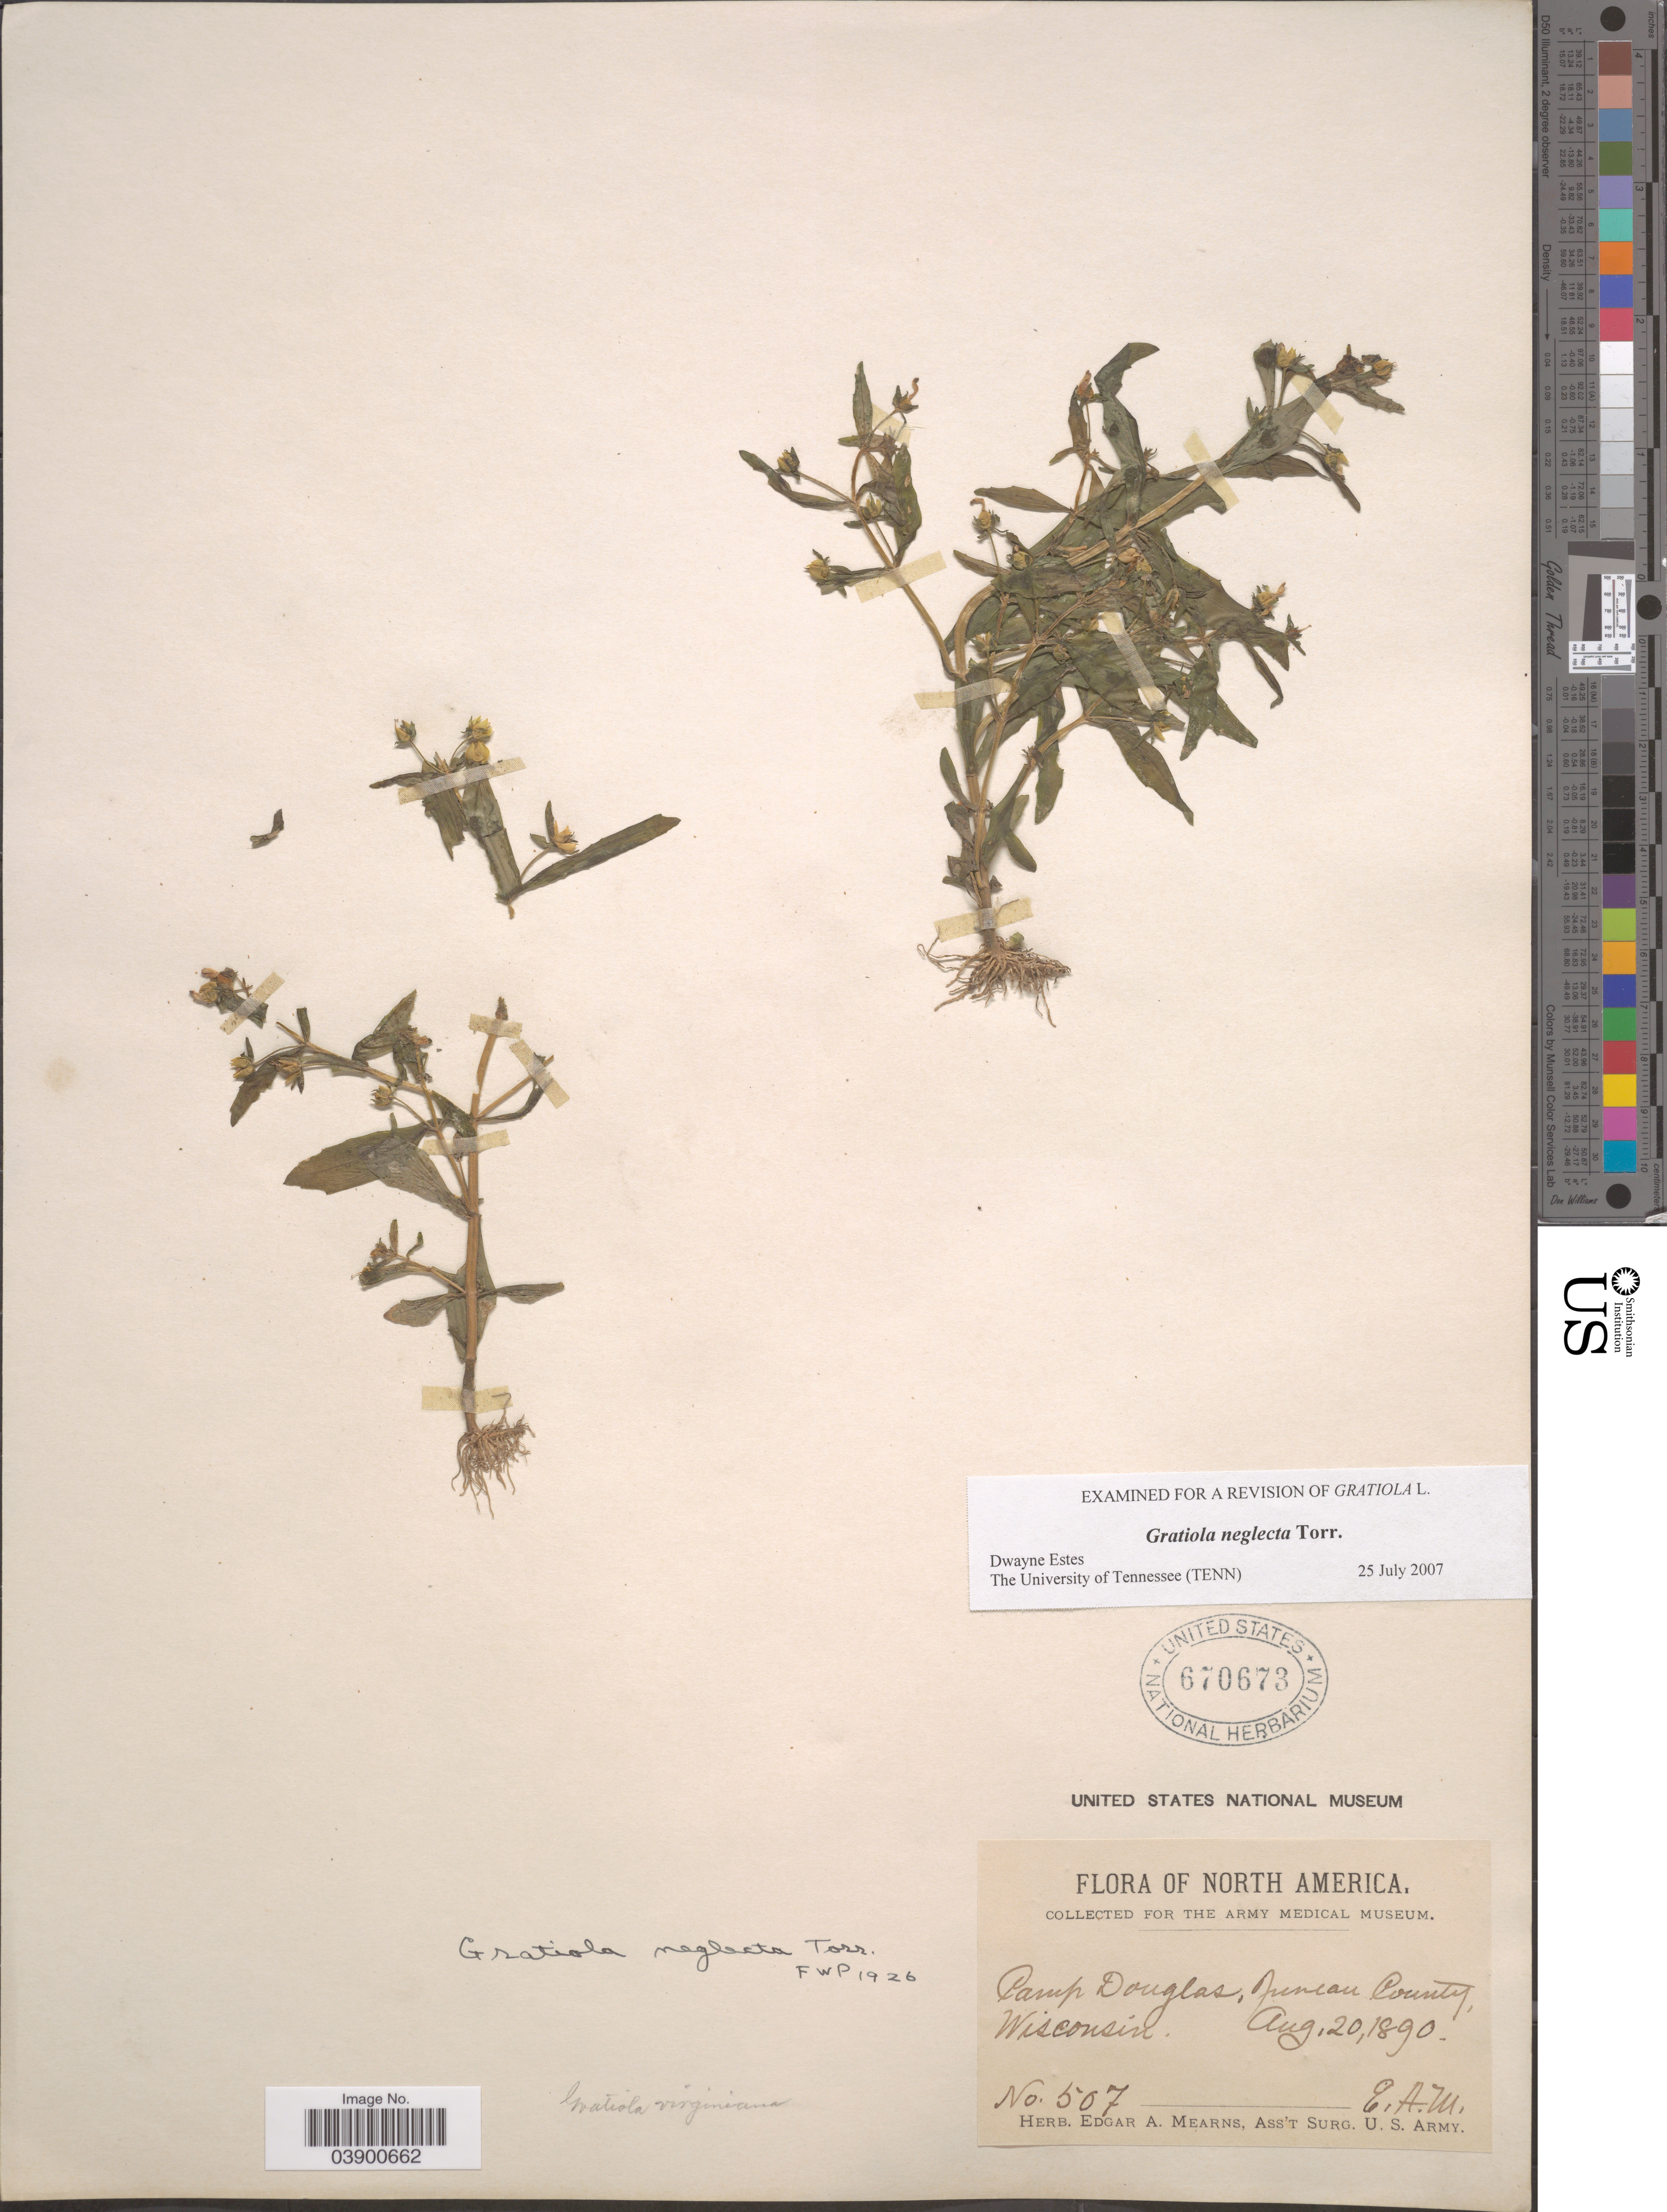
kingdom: Plantae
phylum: Tracheophyta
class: Magnoliopsida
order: Lamiales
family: Plantaginaceae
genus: Gratiola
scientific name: Gratiola neglecta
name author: Torr.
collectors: E. A. Mearns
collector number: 507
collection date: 1890-08-20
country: United States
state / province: Wisconsin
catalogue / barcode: US 670673